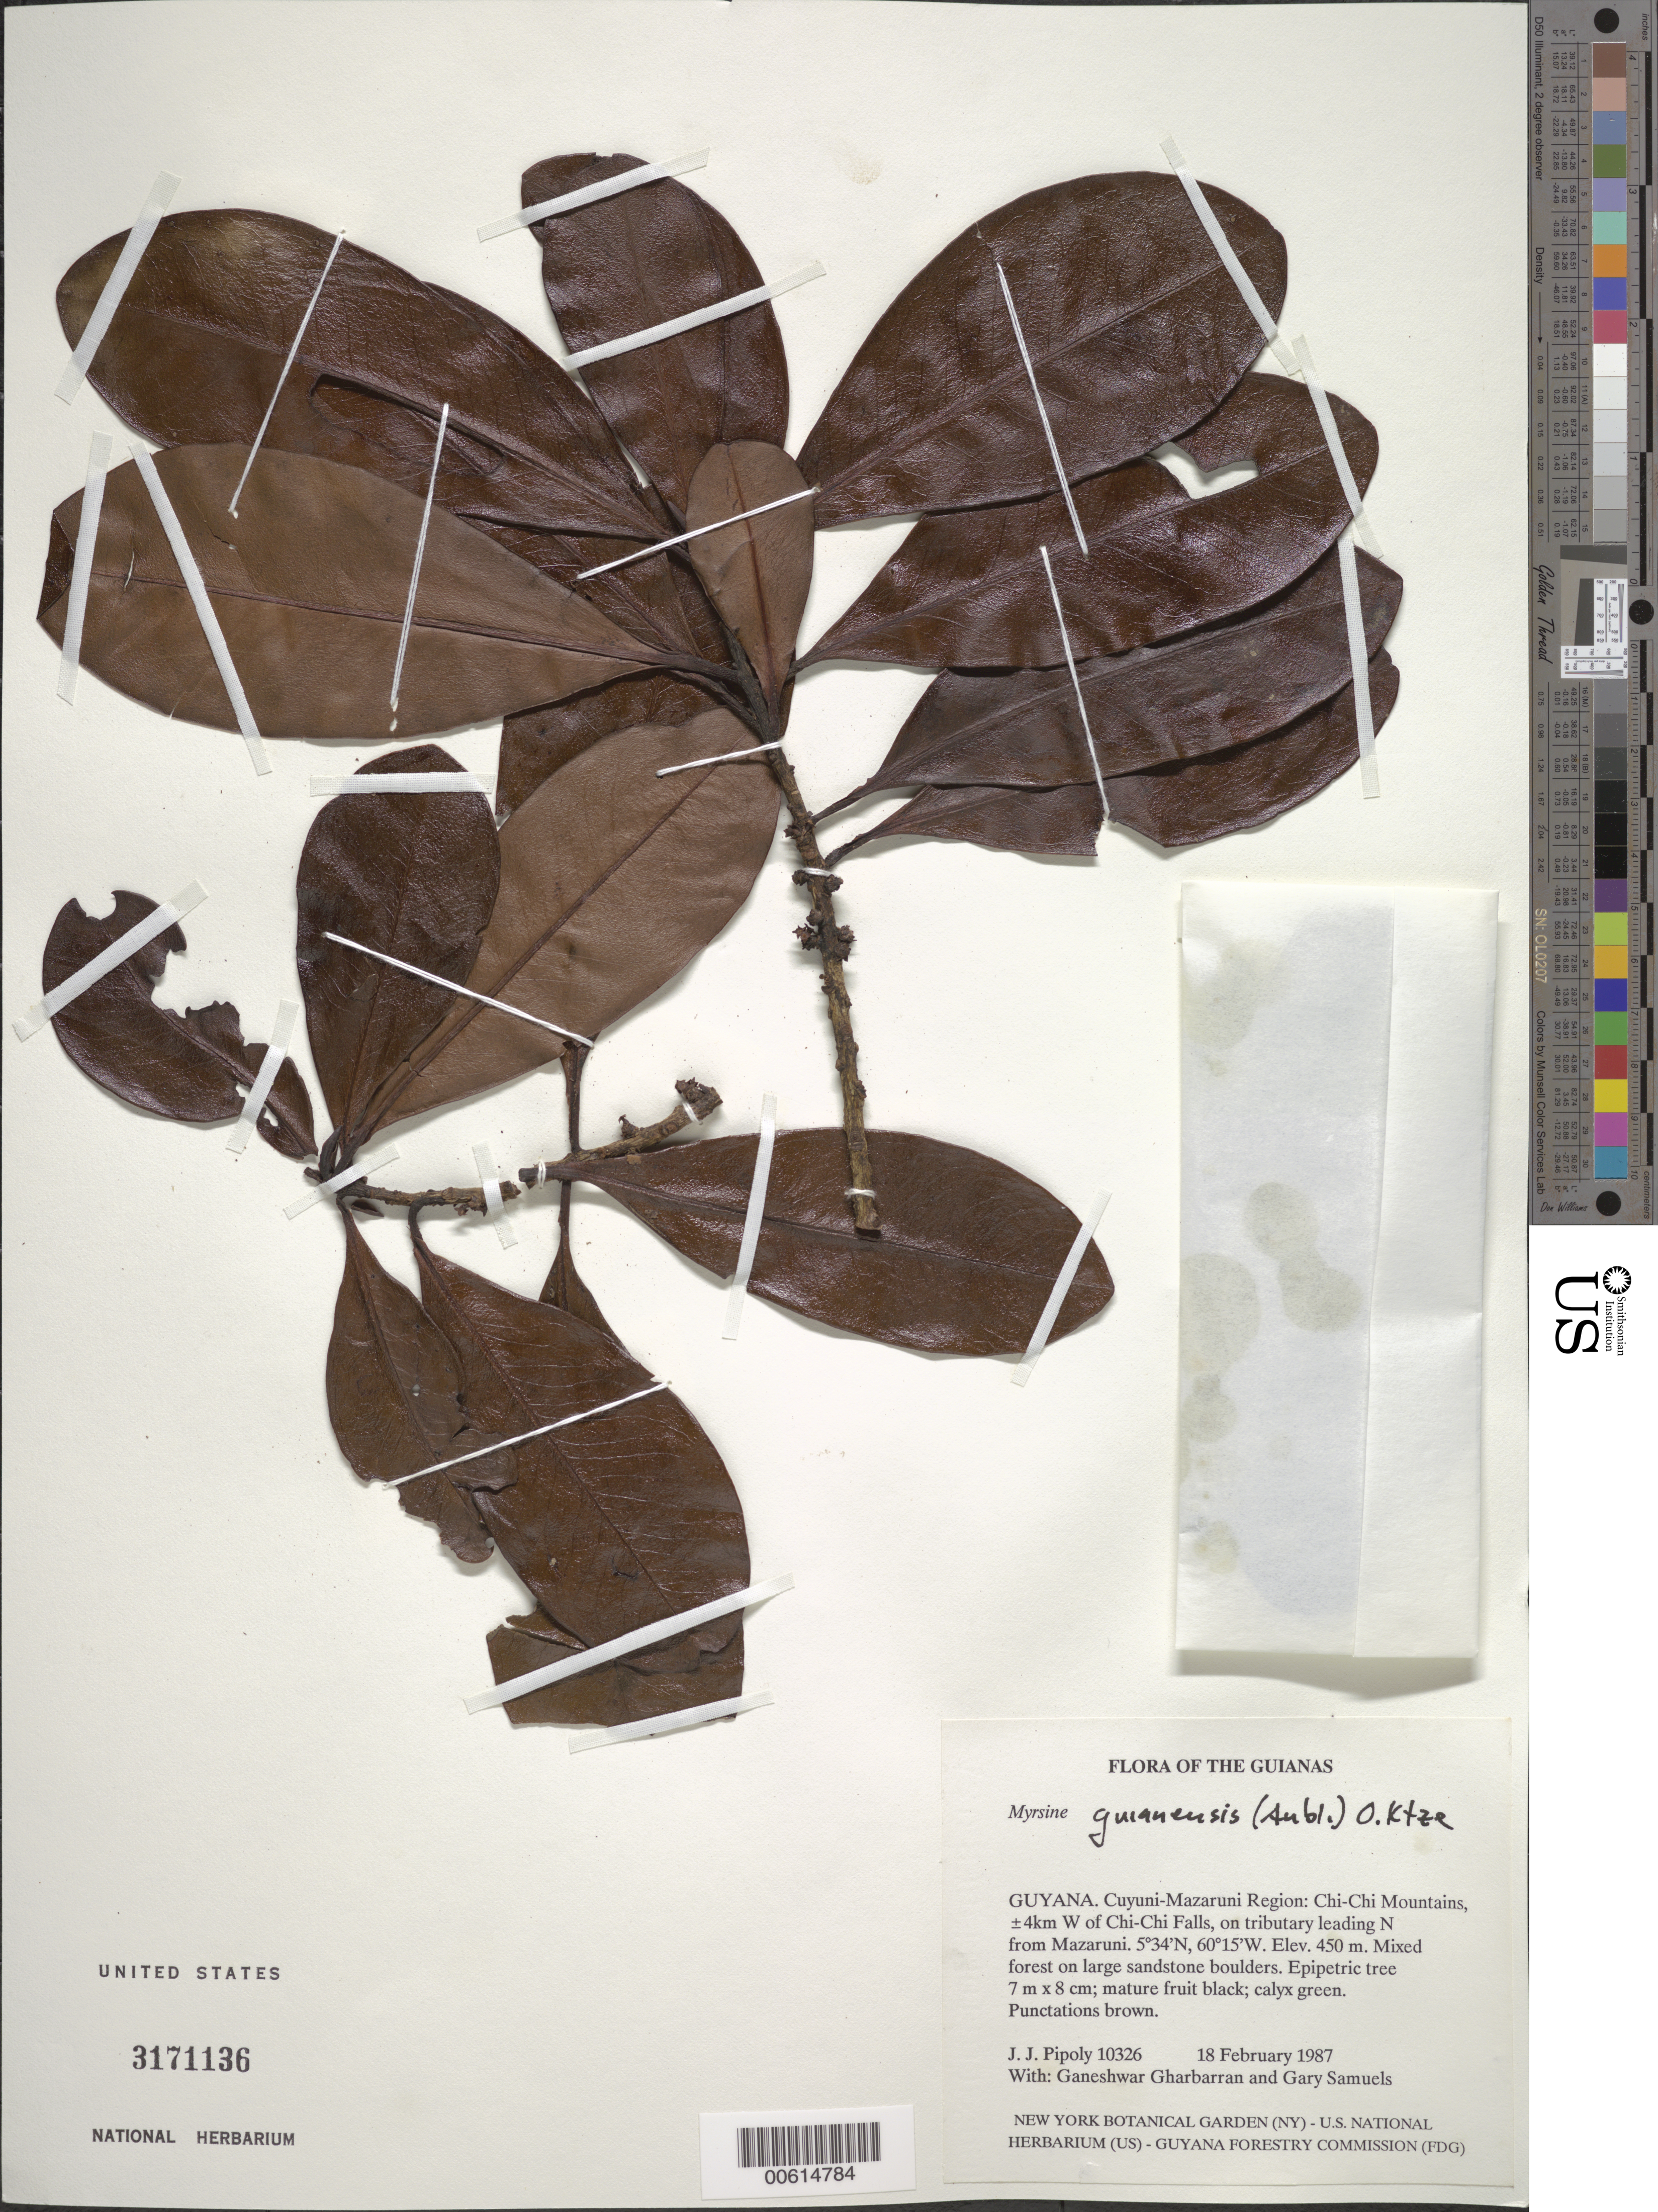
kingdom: Plantae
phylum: Tracheophyta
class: Magnoliopsida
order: Ericales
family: Primulaceae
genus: Myrsine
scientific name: Myrsine guianensis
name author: (Aubl.) Kuntze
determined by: Pipoly, J. J., III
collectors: J. J. Pipoly, G. Gharbarran & G. Samuels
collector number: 10326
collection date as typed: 18 February 1987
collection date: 1987-02-18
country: Guyana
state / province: Cuyuni-Mazaruni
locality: Chi-Chi Mountains, ±4km W of Chi-Chi Falls, on tributary leading N from Mazaruni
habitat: Mixed forest on large sandstone boulders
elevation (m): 450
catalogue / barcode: US 3171136